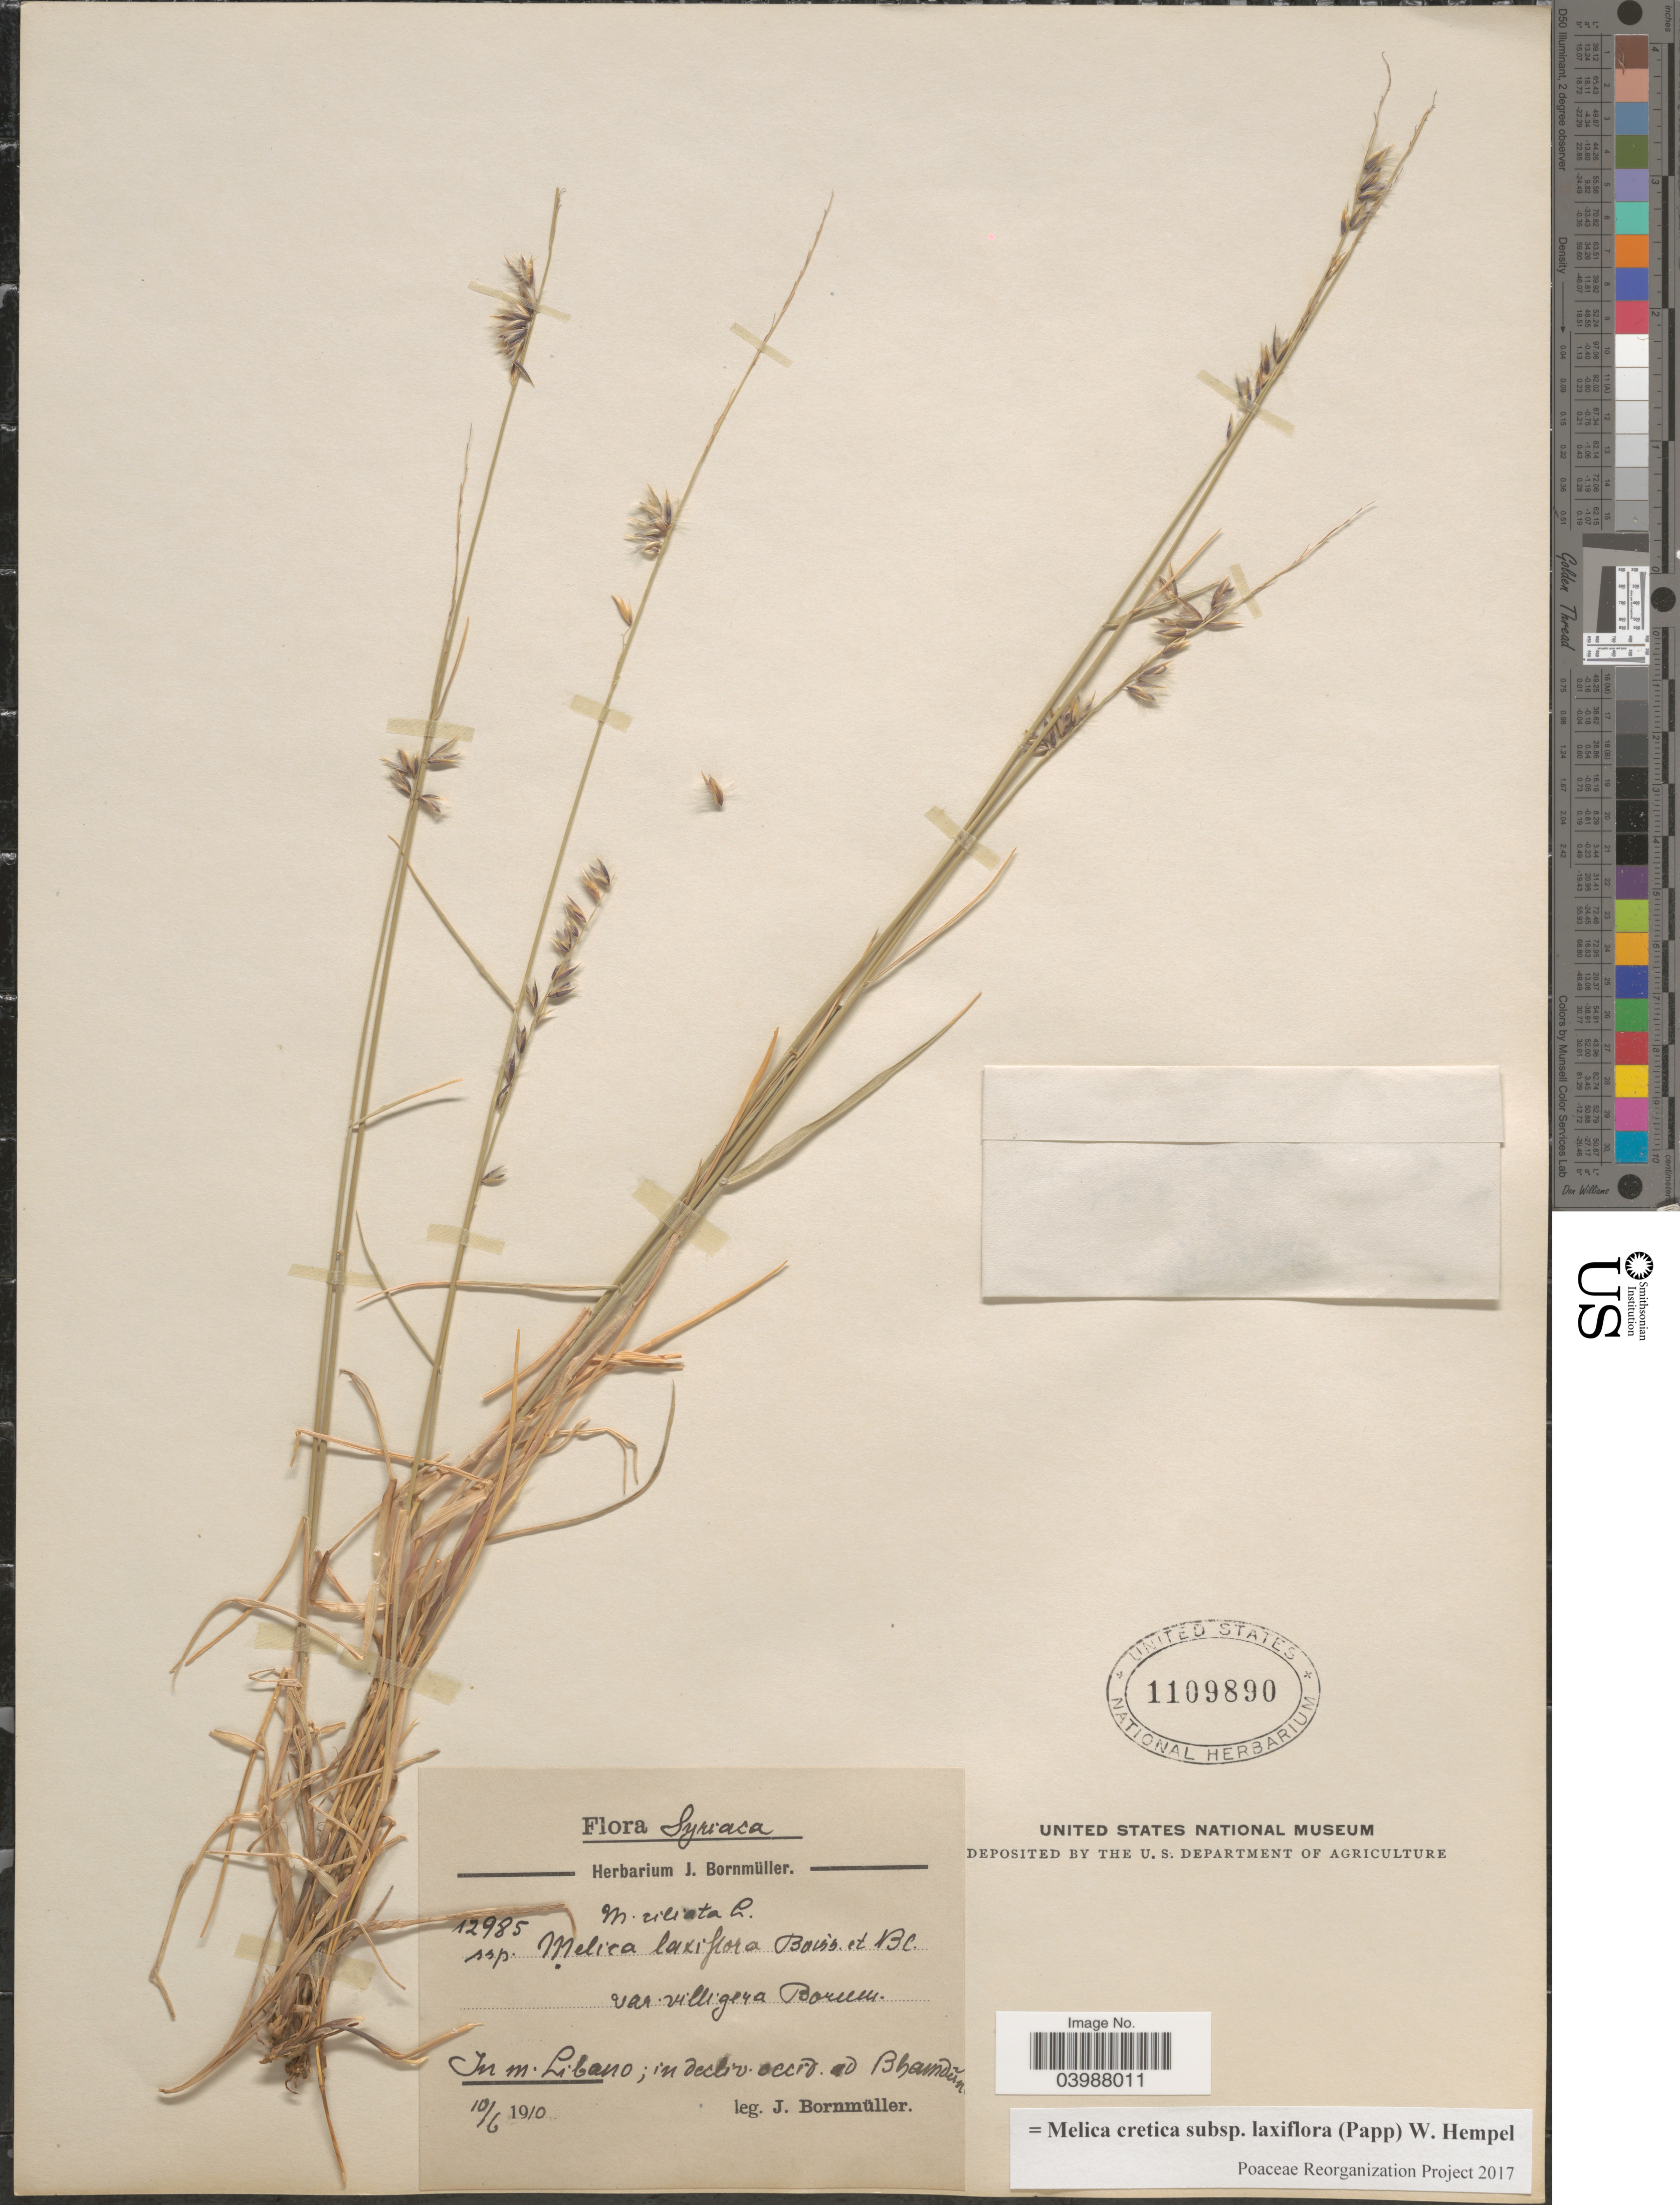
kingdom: Plantae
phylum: Tracheophyta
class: Liliopsida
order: Poales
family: Poaceae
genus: Melica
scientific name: Melica cretica subsp. laxiflora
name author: Boiss.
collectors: J. Bornmüller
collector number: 12985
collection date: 1910-06-10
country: Lebanon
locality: Syriaca. In m. Libano; in devliv. occid. ad Bhamdūn.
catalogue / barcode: US 1109890